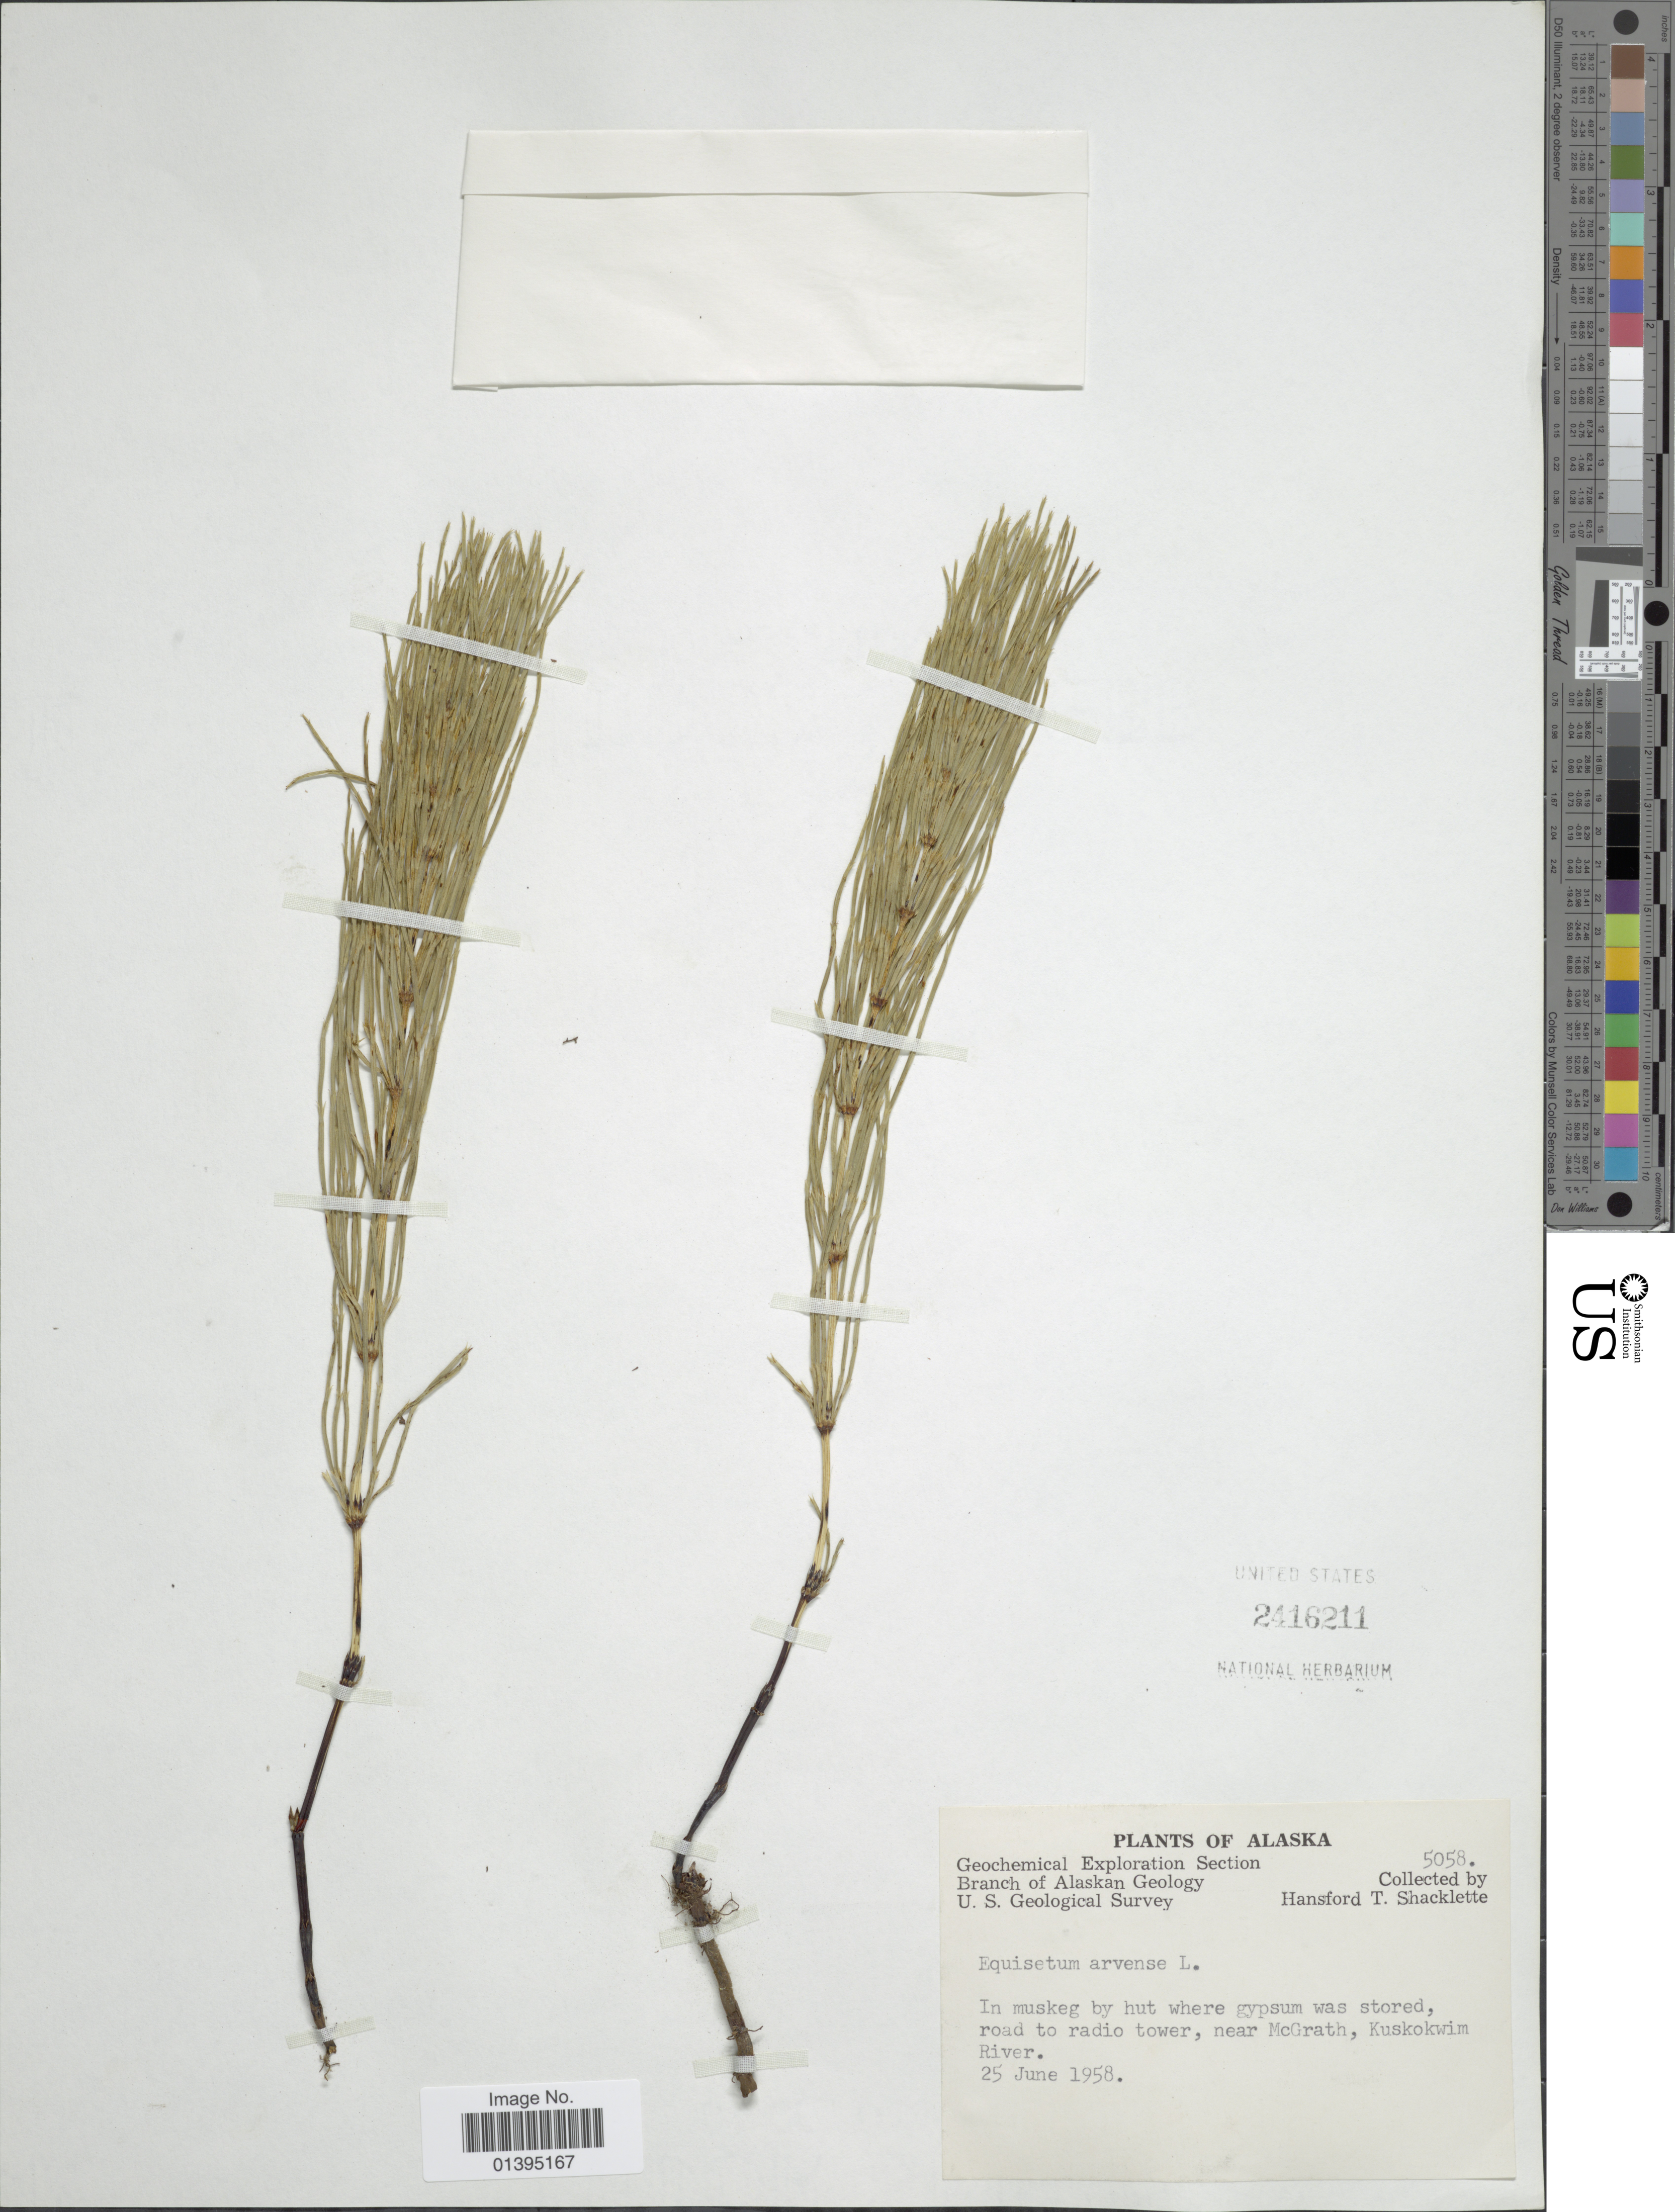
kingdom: Plantae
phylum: Tracheophyta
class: Polypodiopsida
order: Equisetales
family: Equisetaceae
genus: Equisetum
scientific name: Equisetum arvense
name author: L.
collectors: H. Shacklette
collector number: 5058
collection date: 1958-06-25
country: United States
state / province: Alaska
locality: Road to radio tower, near McGrath, Kuskokwin River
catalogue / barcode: US 2416211